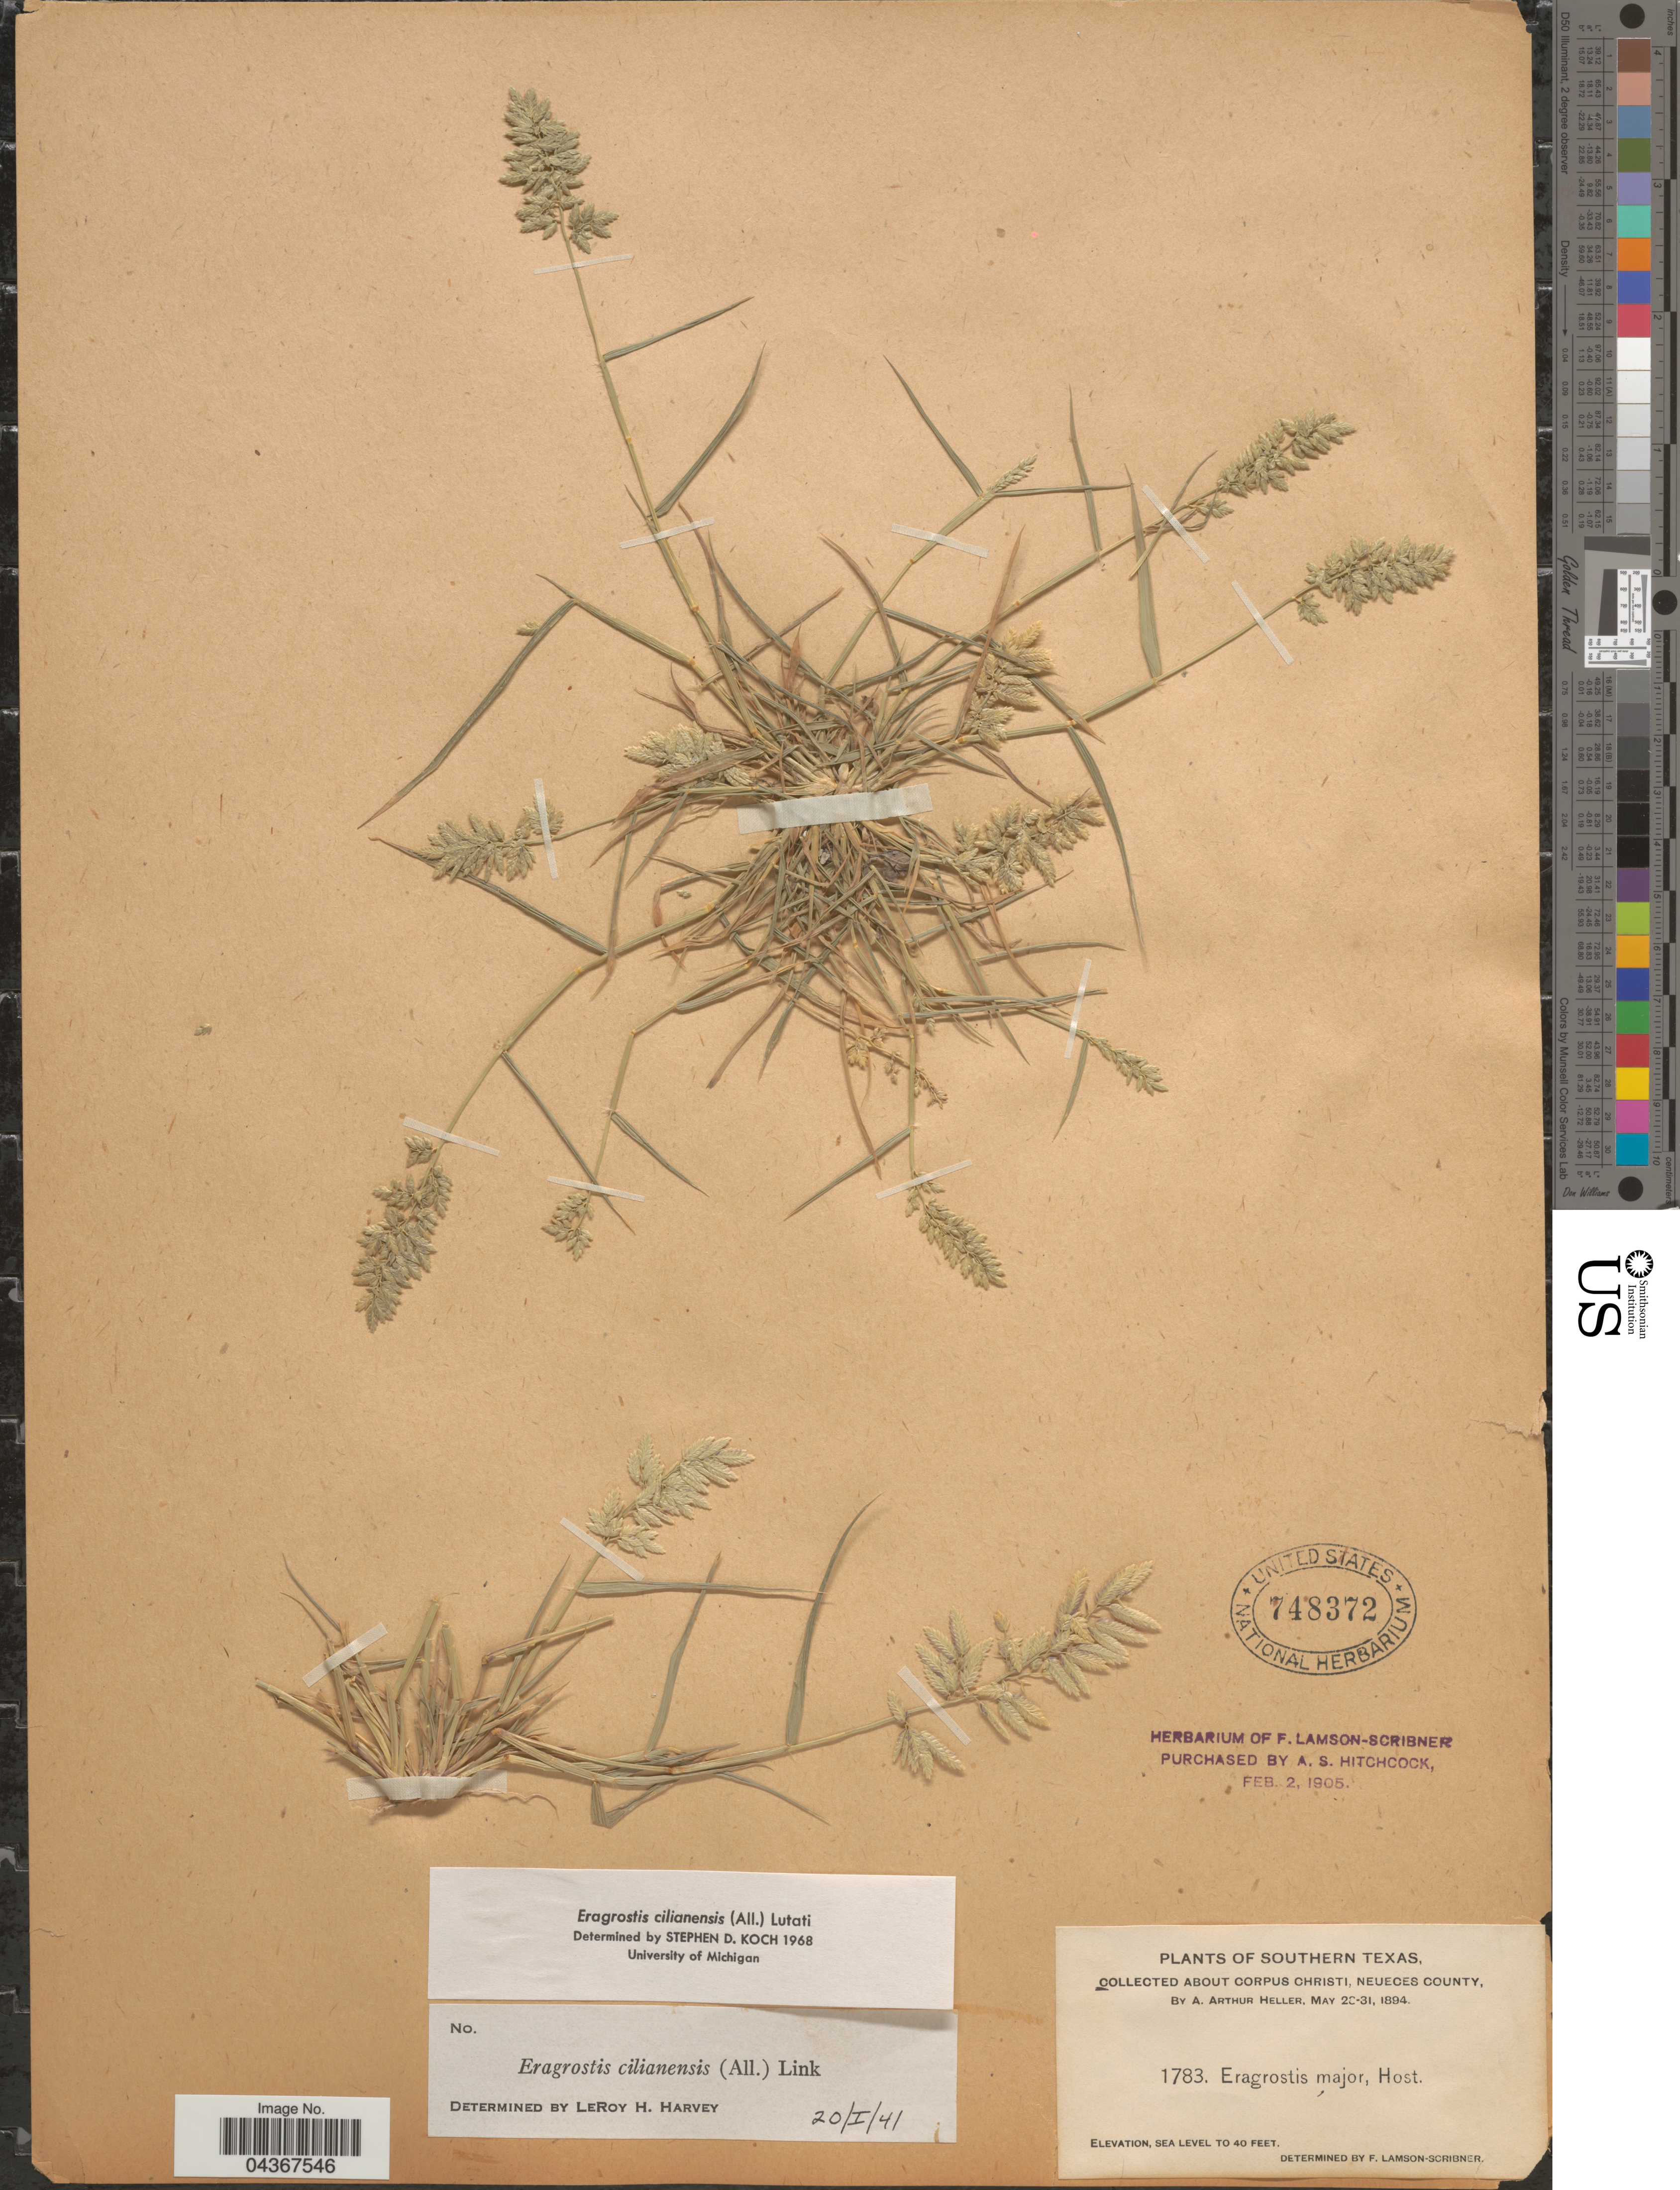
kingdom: Plantae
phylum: Tracheophyta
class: Liliopsida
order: Poales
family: Poaceae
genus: Eragrostis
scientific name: Eragrostis cilianensis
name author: (Bellardi) Vignolo ex Janch.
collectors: A. A. Heller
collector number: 1783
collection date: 1894-05-28/1894-05-31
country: United States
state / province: Texas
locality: Southern Texas, about Corpus Christi, Neueces County.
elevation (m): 0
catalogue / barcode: US 748372